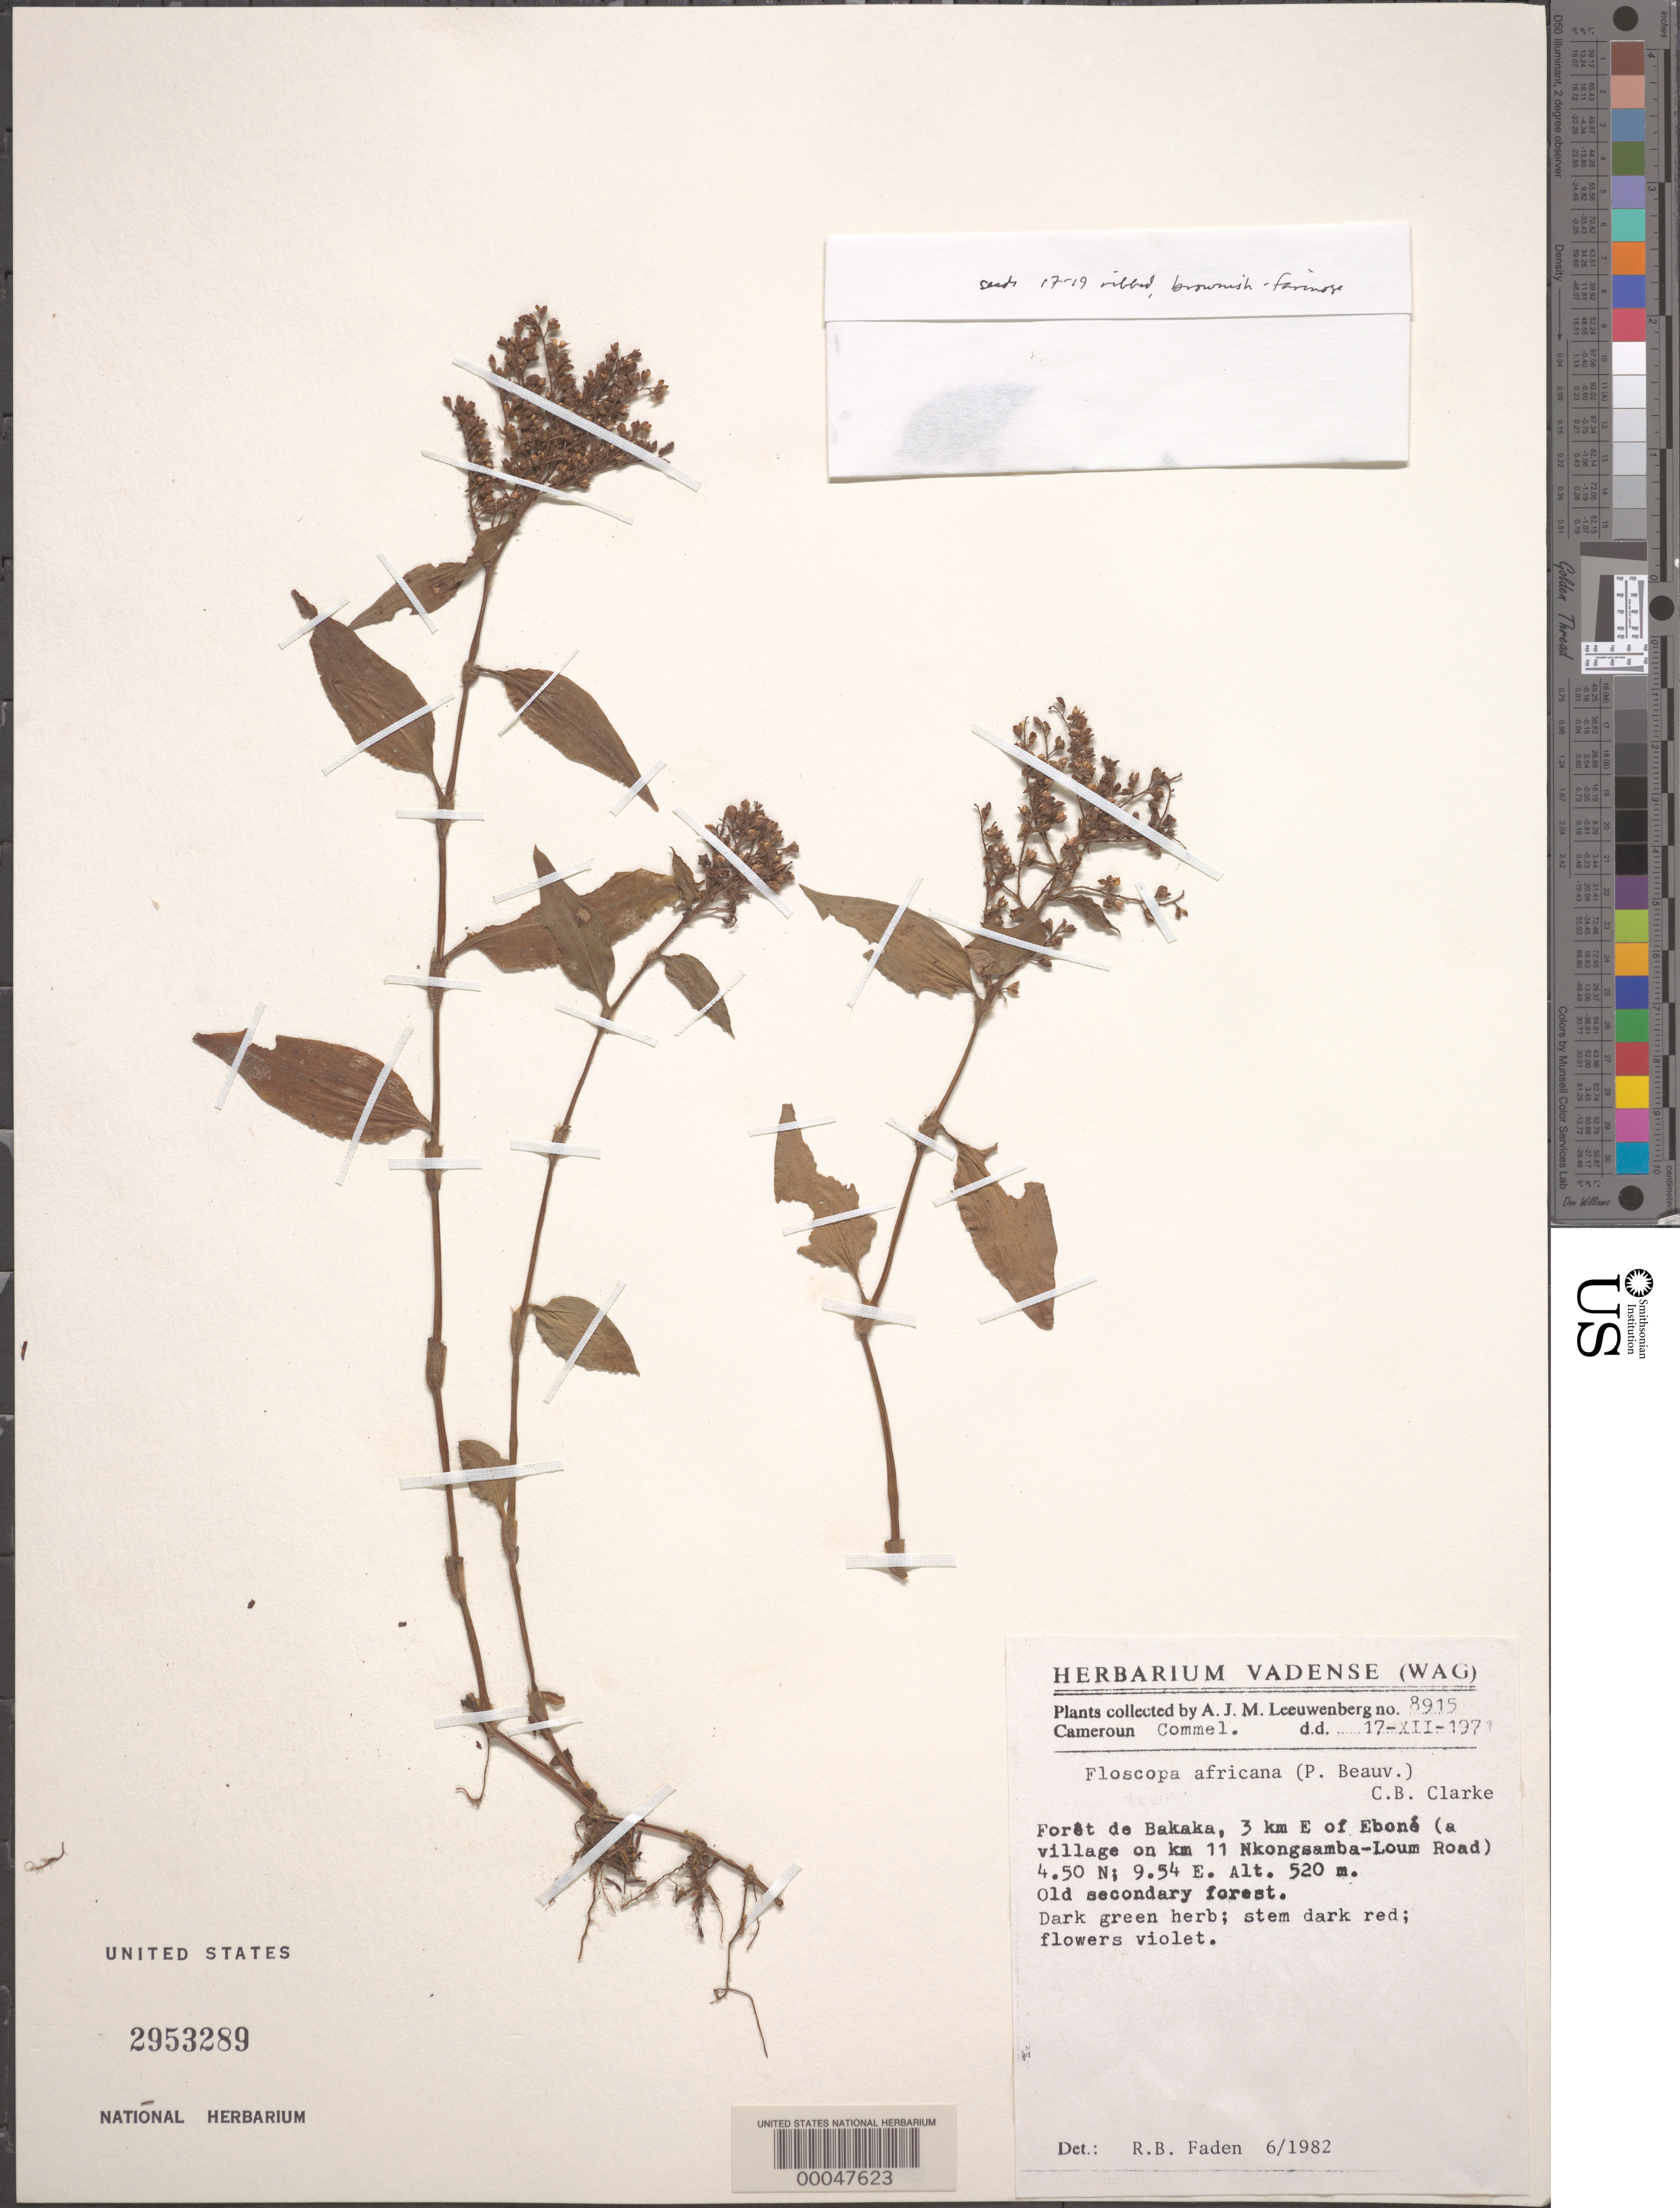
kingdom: Plantae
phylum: Tracheophyta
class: Liliopsida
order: Commelinales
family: Commelinaceae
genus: Floscopa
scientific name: Floscopa africana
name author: (P. Beauv.) C.B. Clarke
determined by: Faden, Robert B., (US), Smithsonian Institution - National Museum of Natural History (UNITED STATES)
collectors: A. J. M. Leeuwenberg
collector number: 8915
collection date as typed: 17 Dec 1971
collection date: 1971-12-17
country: Cameroon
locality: Foret de bakaka, e of ebone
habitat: Old secondary forest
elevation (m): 520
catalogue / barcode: US 2953289